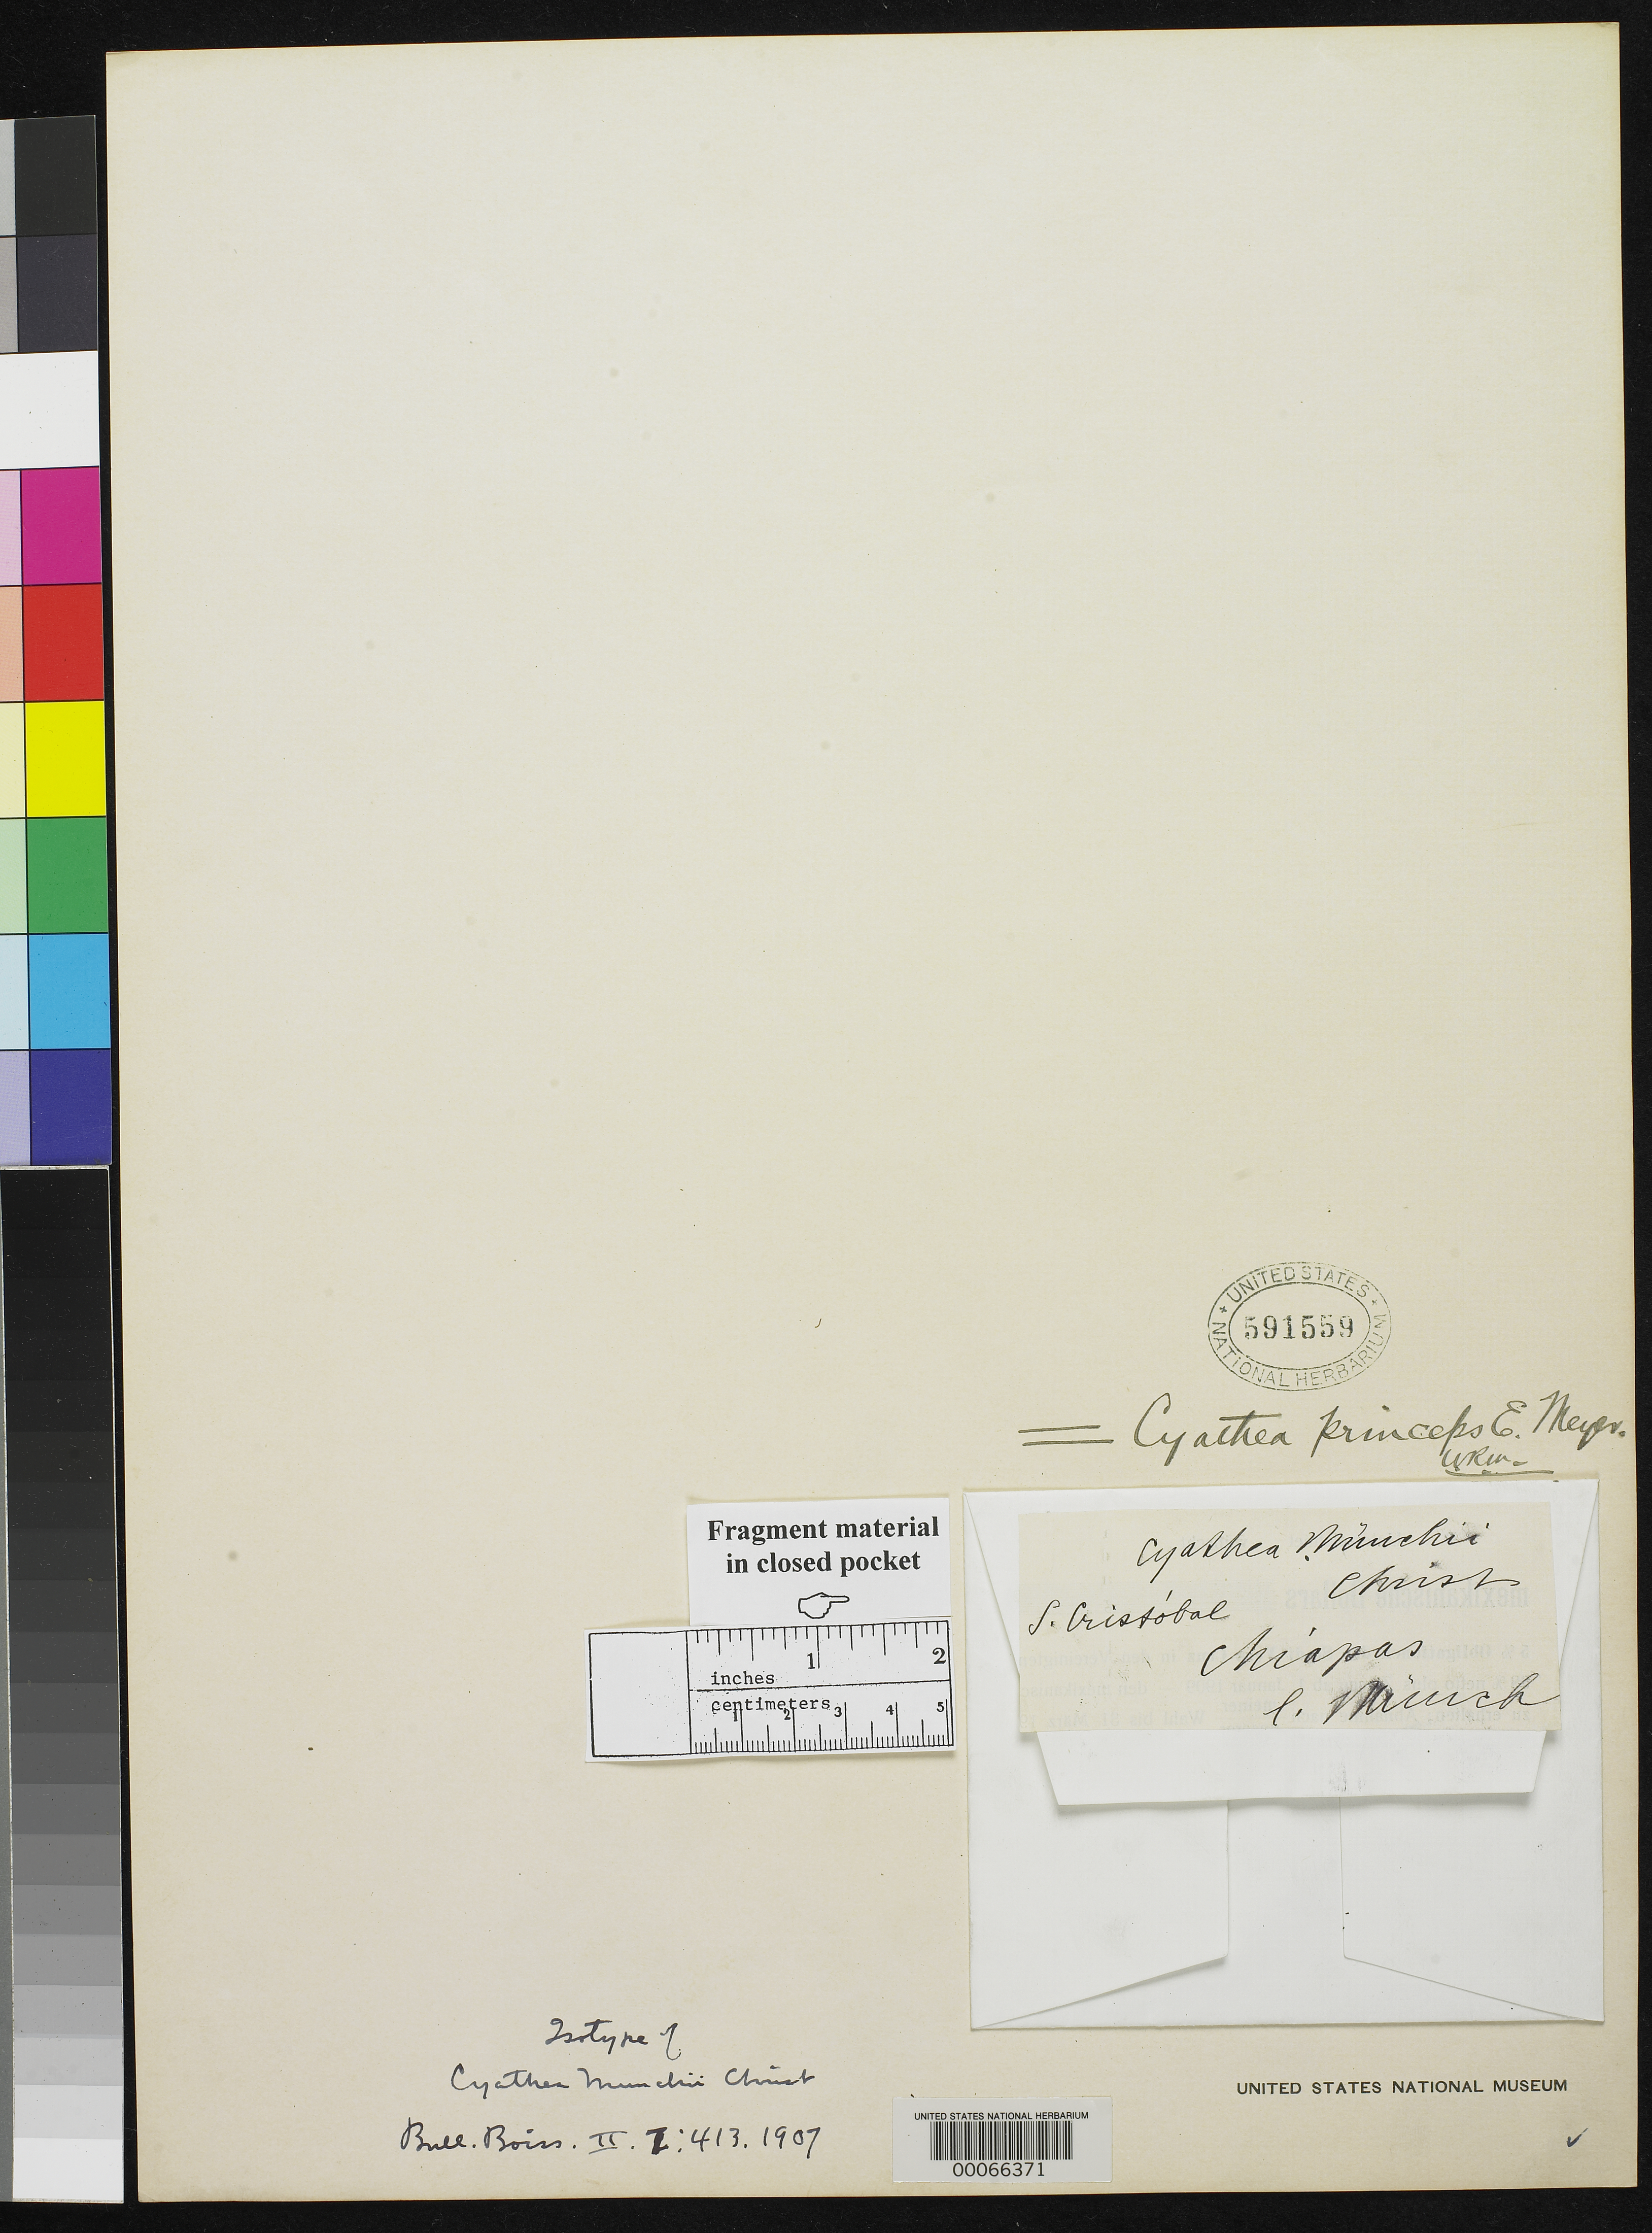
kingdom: Plantae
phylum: Tracheophyta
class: Polypodiopsida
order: Cyatheales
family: Cyatheaceae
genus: Cyathea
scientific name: Cyathea munchii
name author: Christ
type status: Type Collection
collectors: G. Munch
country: Mexico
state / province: Chiapas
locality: S. Cristobal.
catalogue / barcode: US 591559